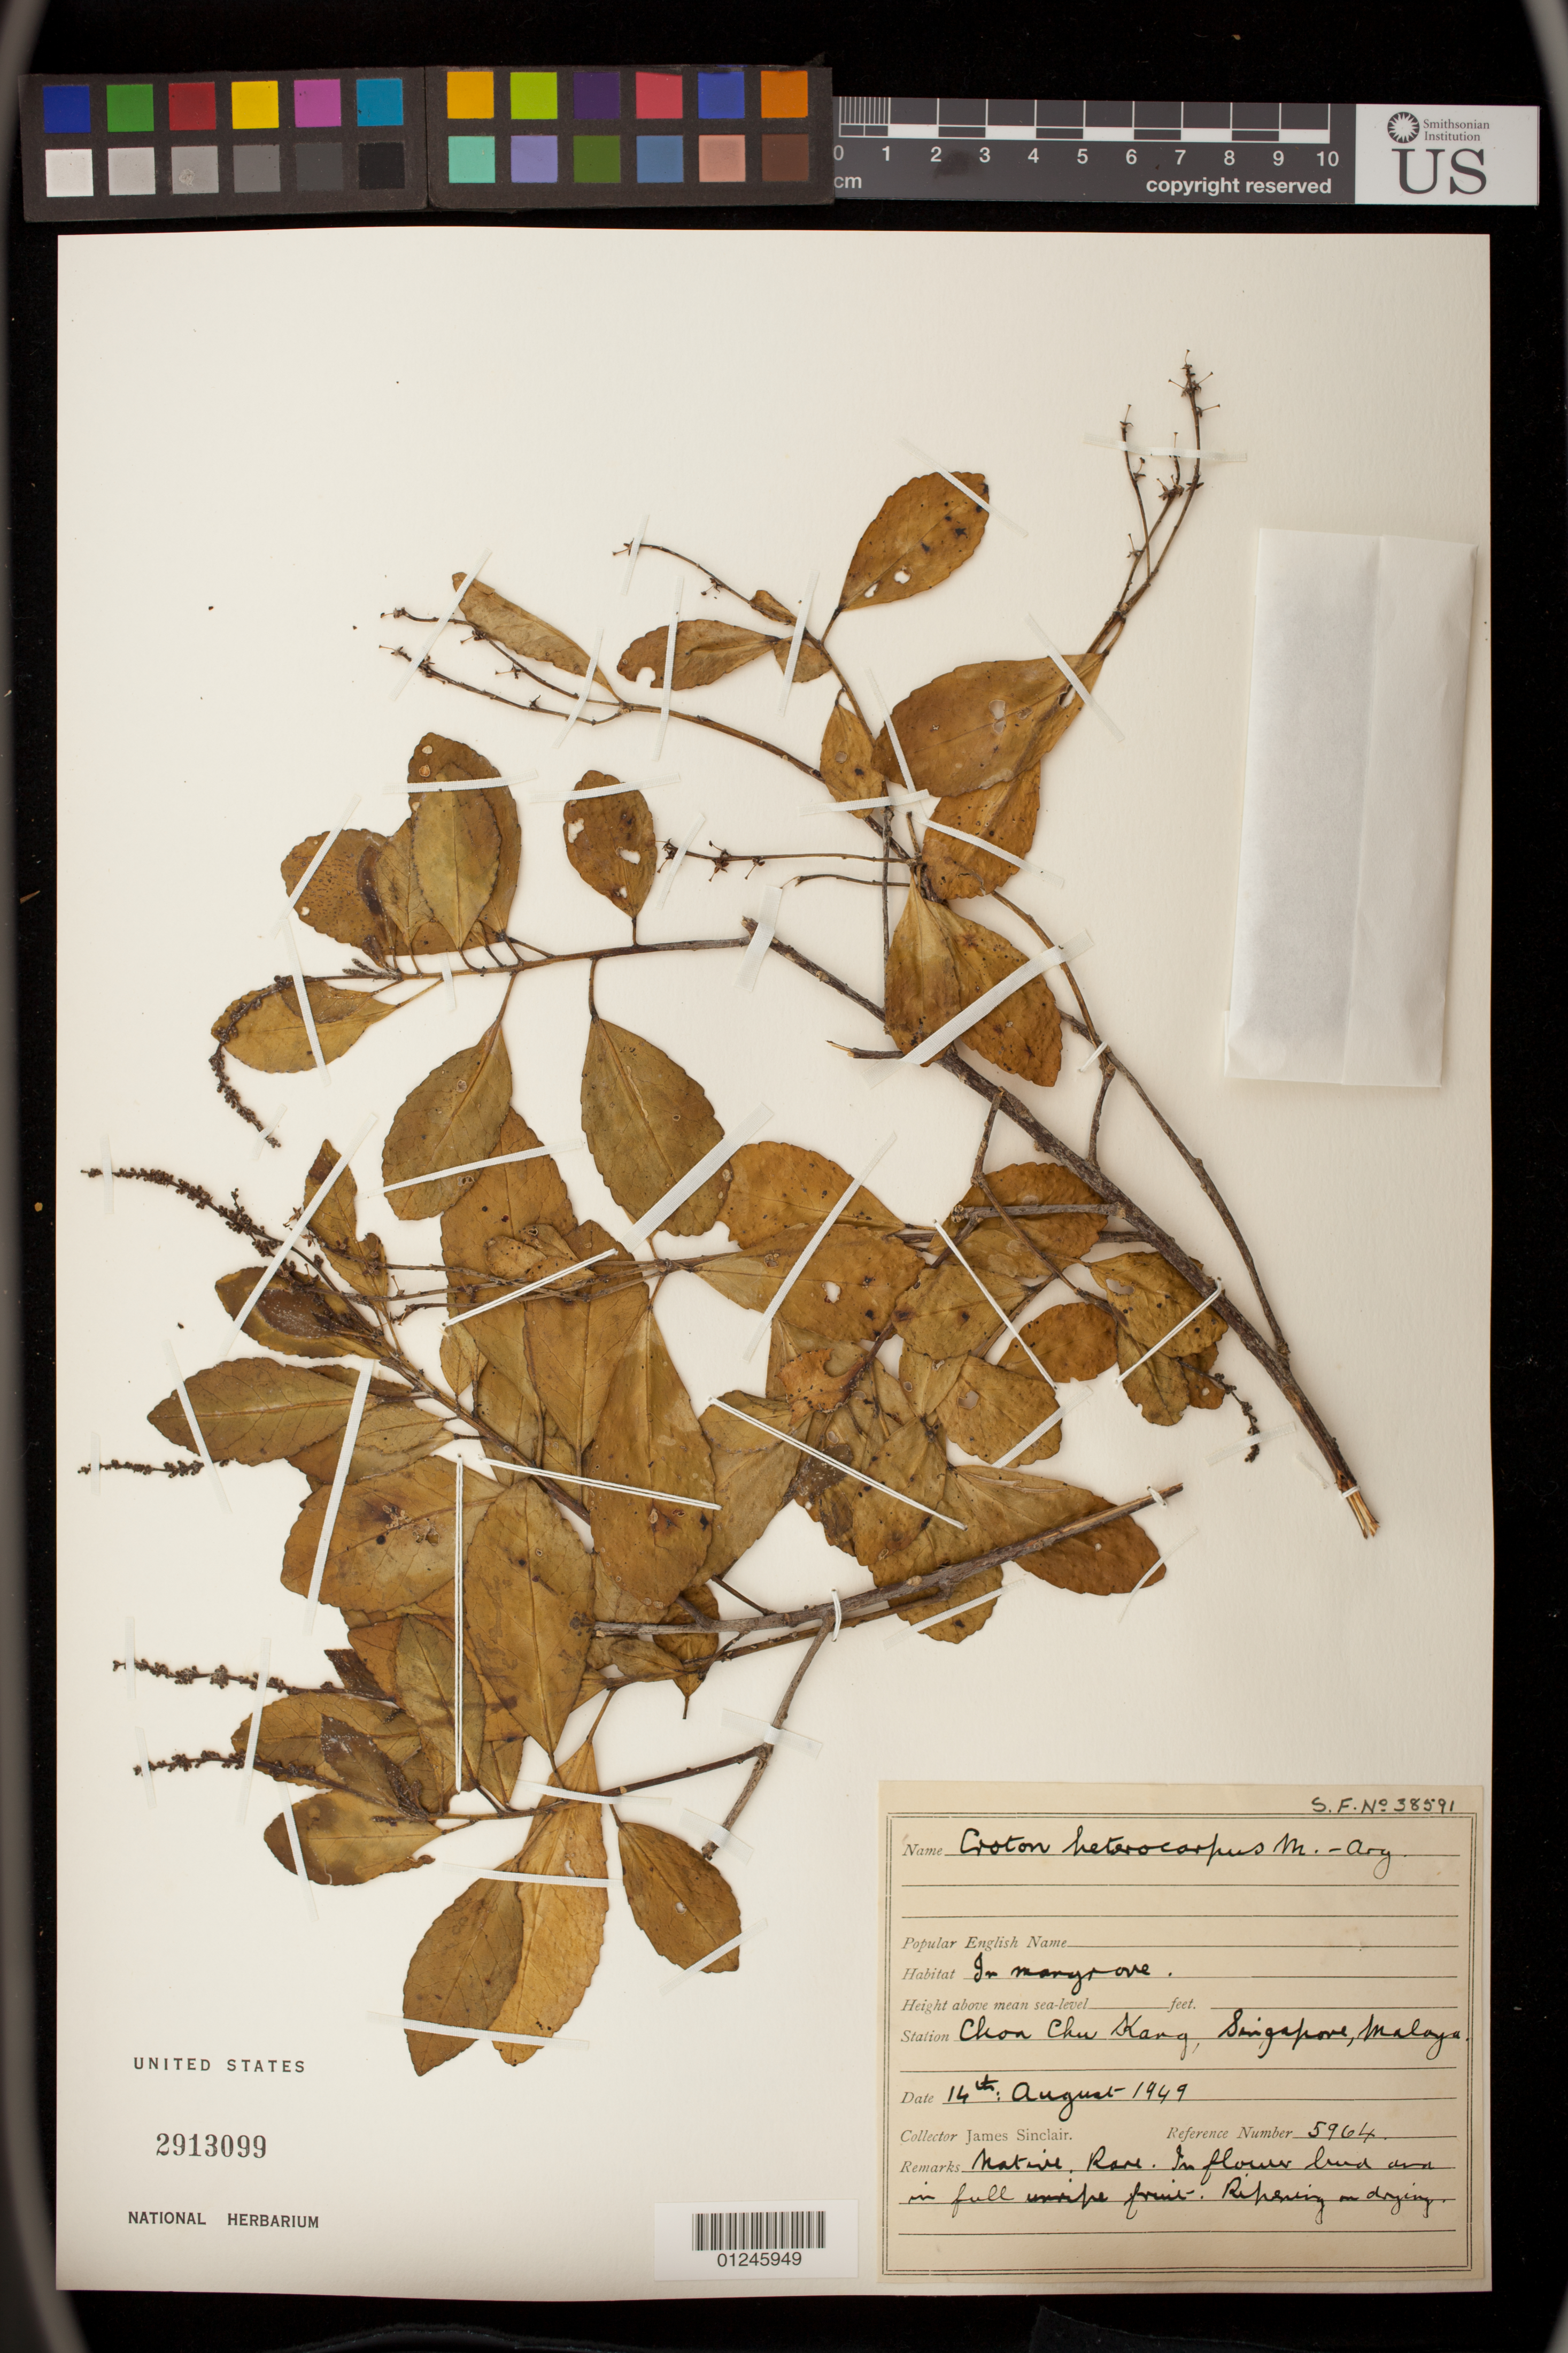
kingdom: Plantae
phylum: Tracheophyta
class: Magnoliopsida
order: Malpighiales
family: Euphorbiaceae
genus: Croton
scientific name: Croton heterocarpus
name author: Müll. Arg.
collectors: J. Sinclair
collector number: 38591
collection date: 1949-08-14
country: Singapore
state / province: Choa Chu Kang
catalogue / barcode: US 2913099